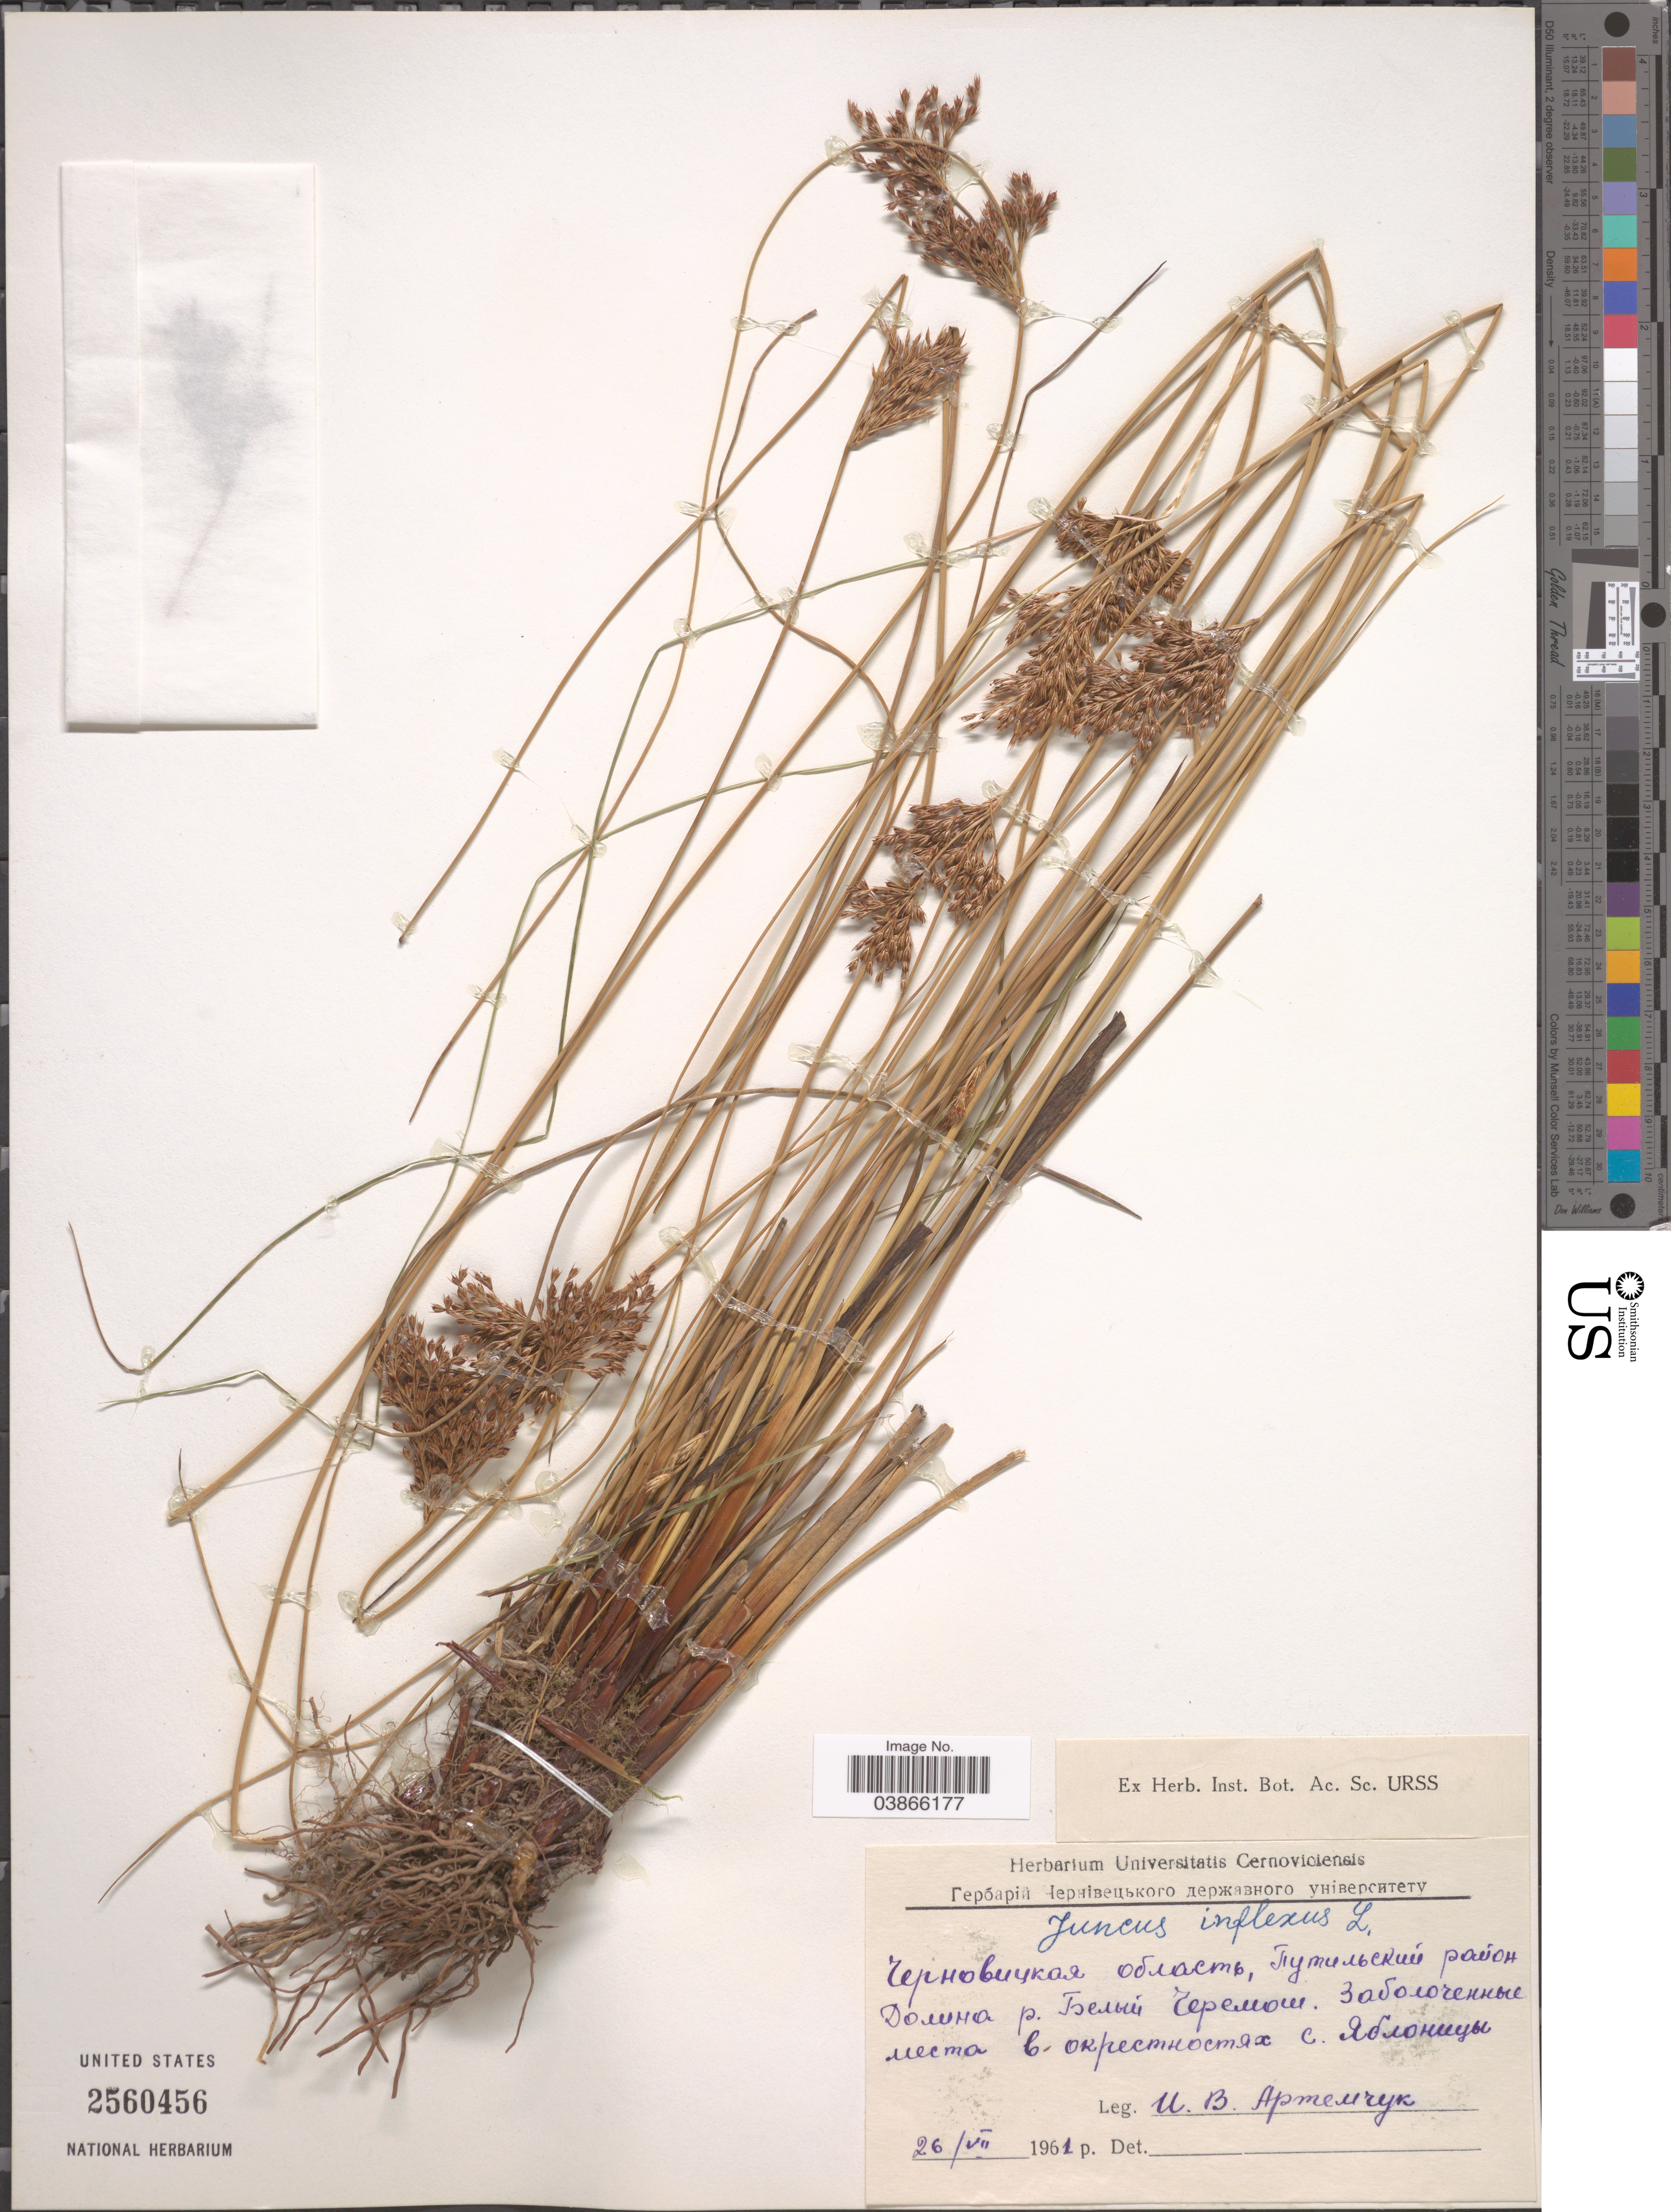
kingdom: Plantae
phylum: Tracheophyta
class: Liliopsida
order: Poales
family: Juncaceae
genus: Juncus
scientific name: Juncus inflexus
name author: L.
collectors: I. Artemchuk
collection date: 1961-07-26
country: Ukraine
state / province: Chernivtsi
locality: Putyla Raion, valley of river Bilyy Cheremosh, vicinity of village Yablonitsy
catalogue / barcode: US 2560456